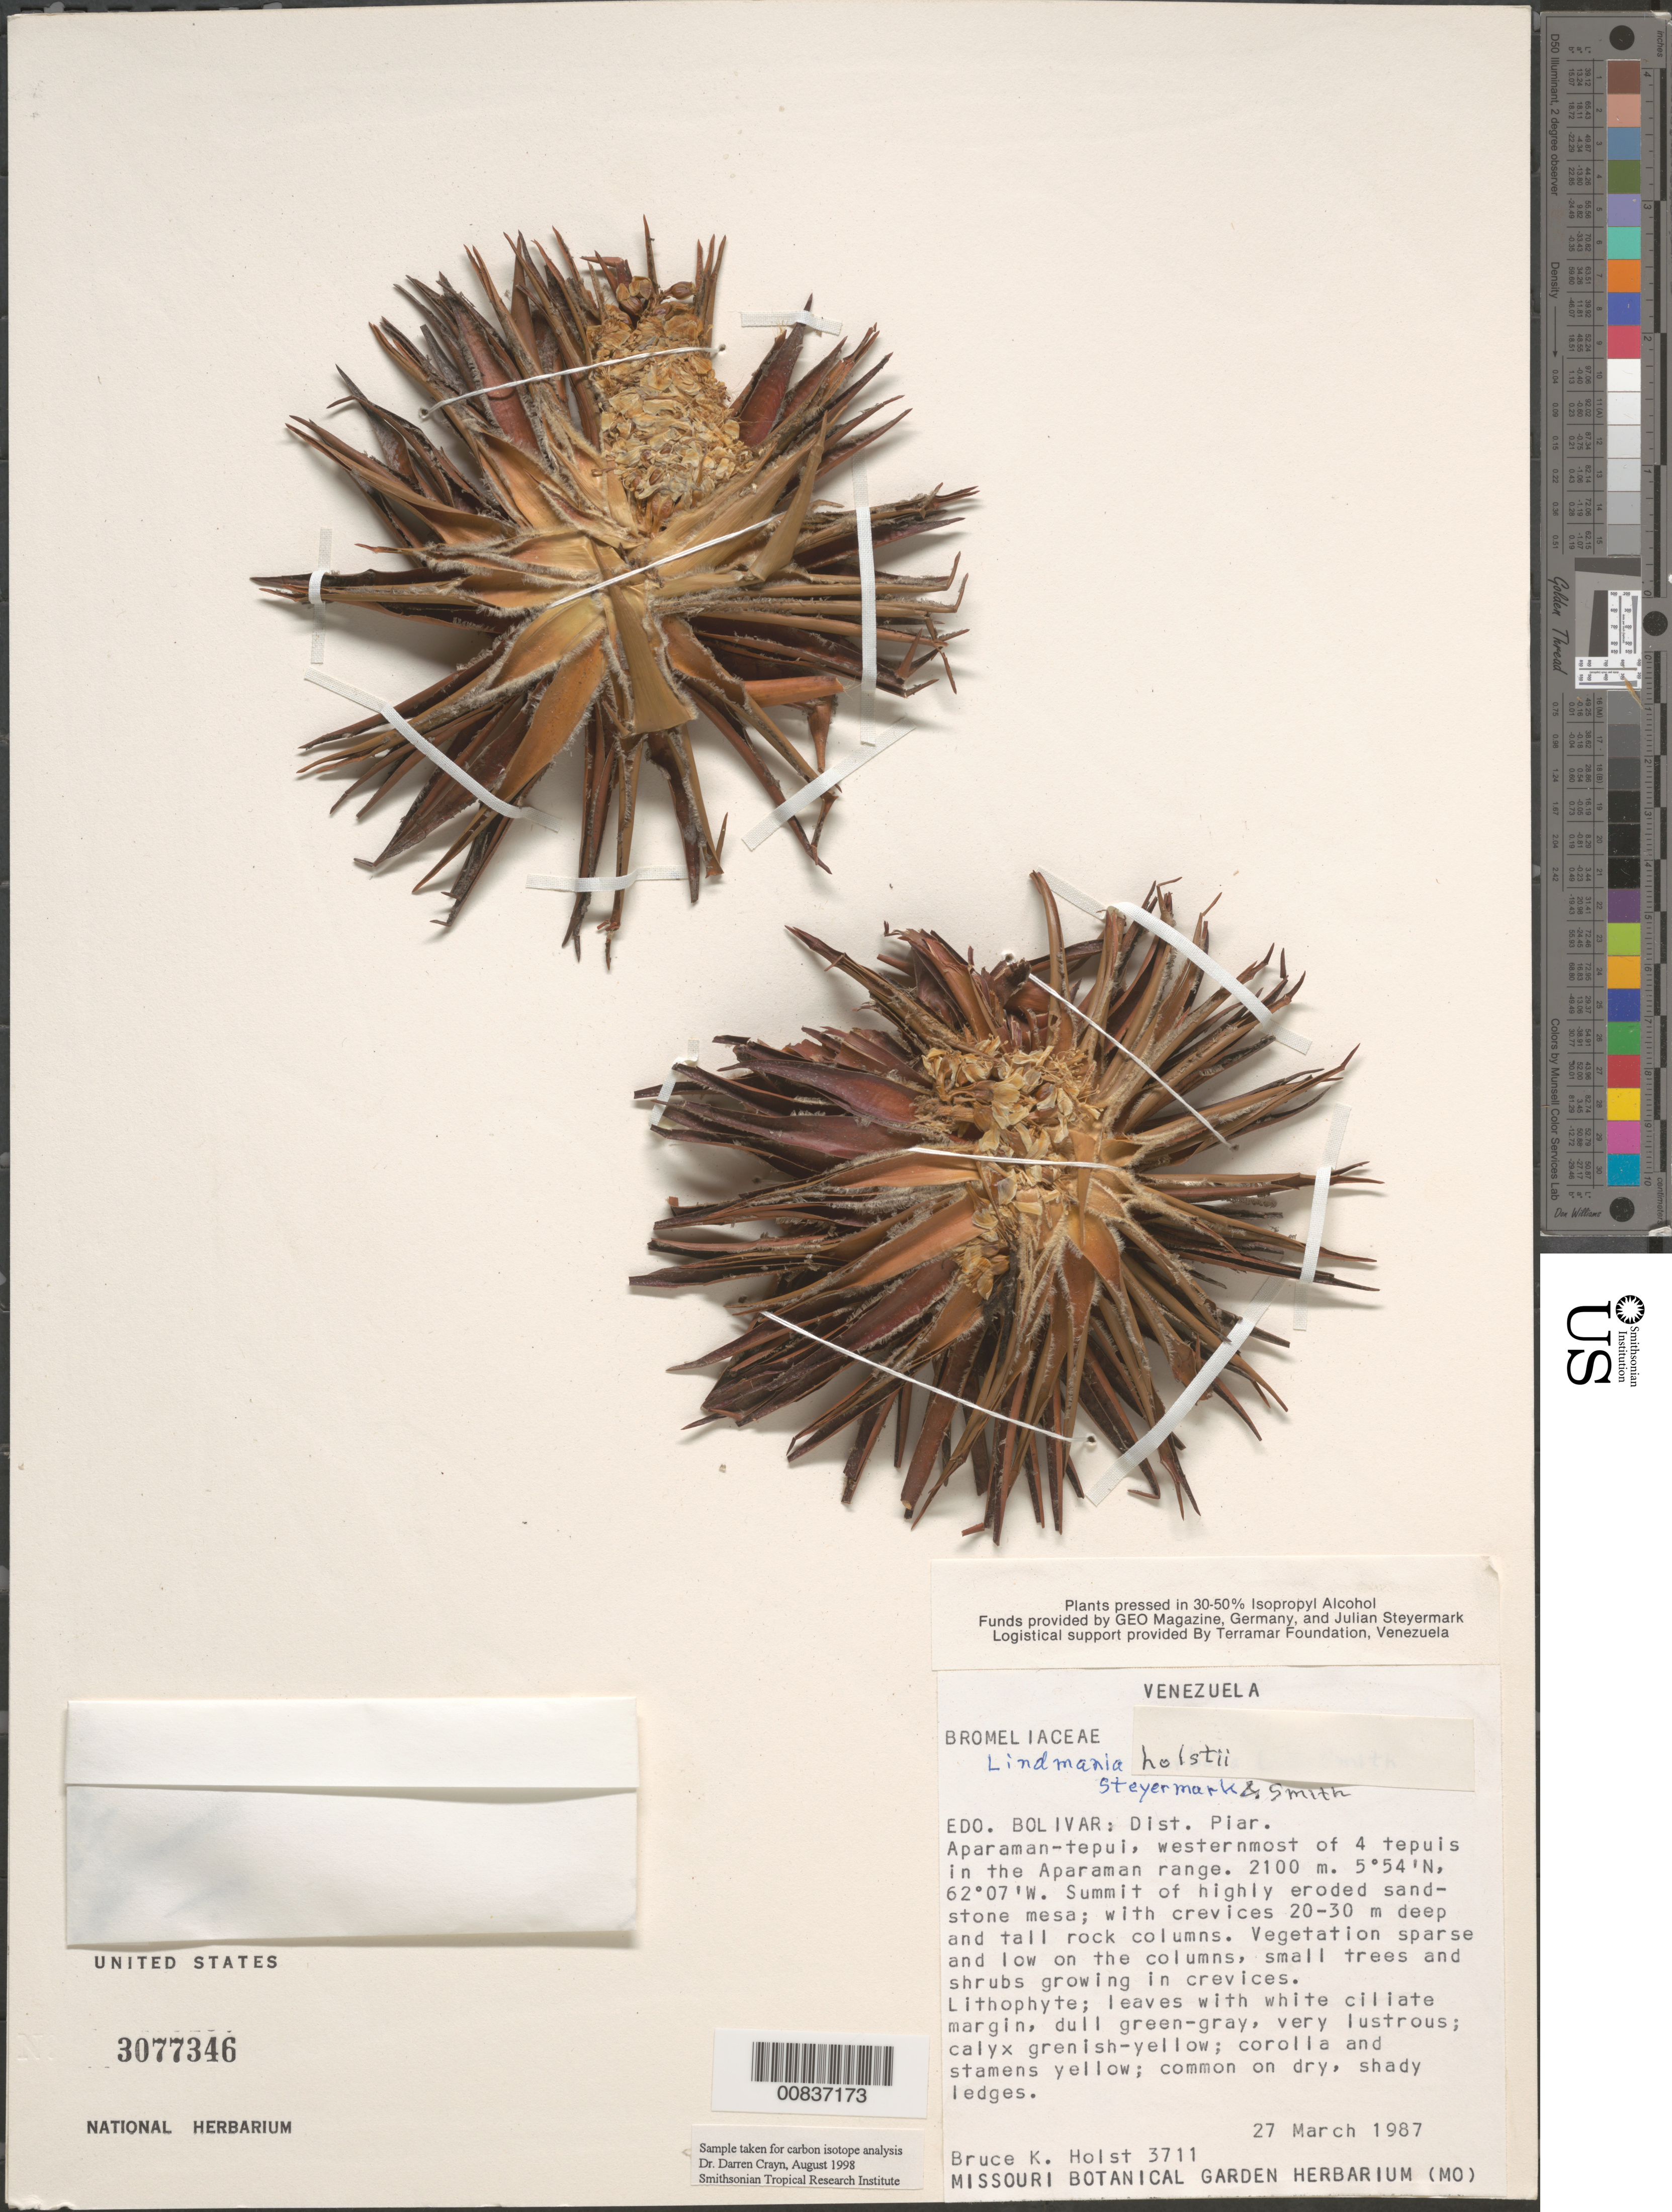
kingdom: Plantae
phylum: Tracheophyta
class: Liliopsida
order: Poales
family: Bromeliaceae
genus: Lindmania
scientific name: Lindmania holstii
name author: Steyerm. & L.B. Sm.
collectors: B. Holst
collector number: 3711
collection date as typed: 27-Mar-87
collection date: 1987-03-27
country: Venezuela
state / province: Bolívar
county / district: Piar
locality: Auyan-tepuí, Río Churún, westernmost of 4 tepuís in the Aparaman range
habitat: Summit of highly eroded sandstone mesa; w crevice 20-30m deep and tall rock columns, veg low & sparse;on dry, shady ledges,moss covered rocks in shade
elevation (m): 2100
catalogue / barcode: US 3077346